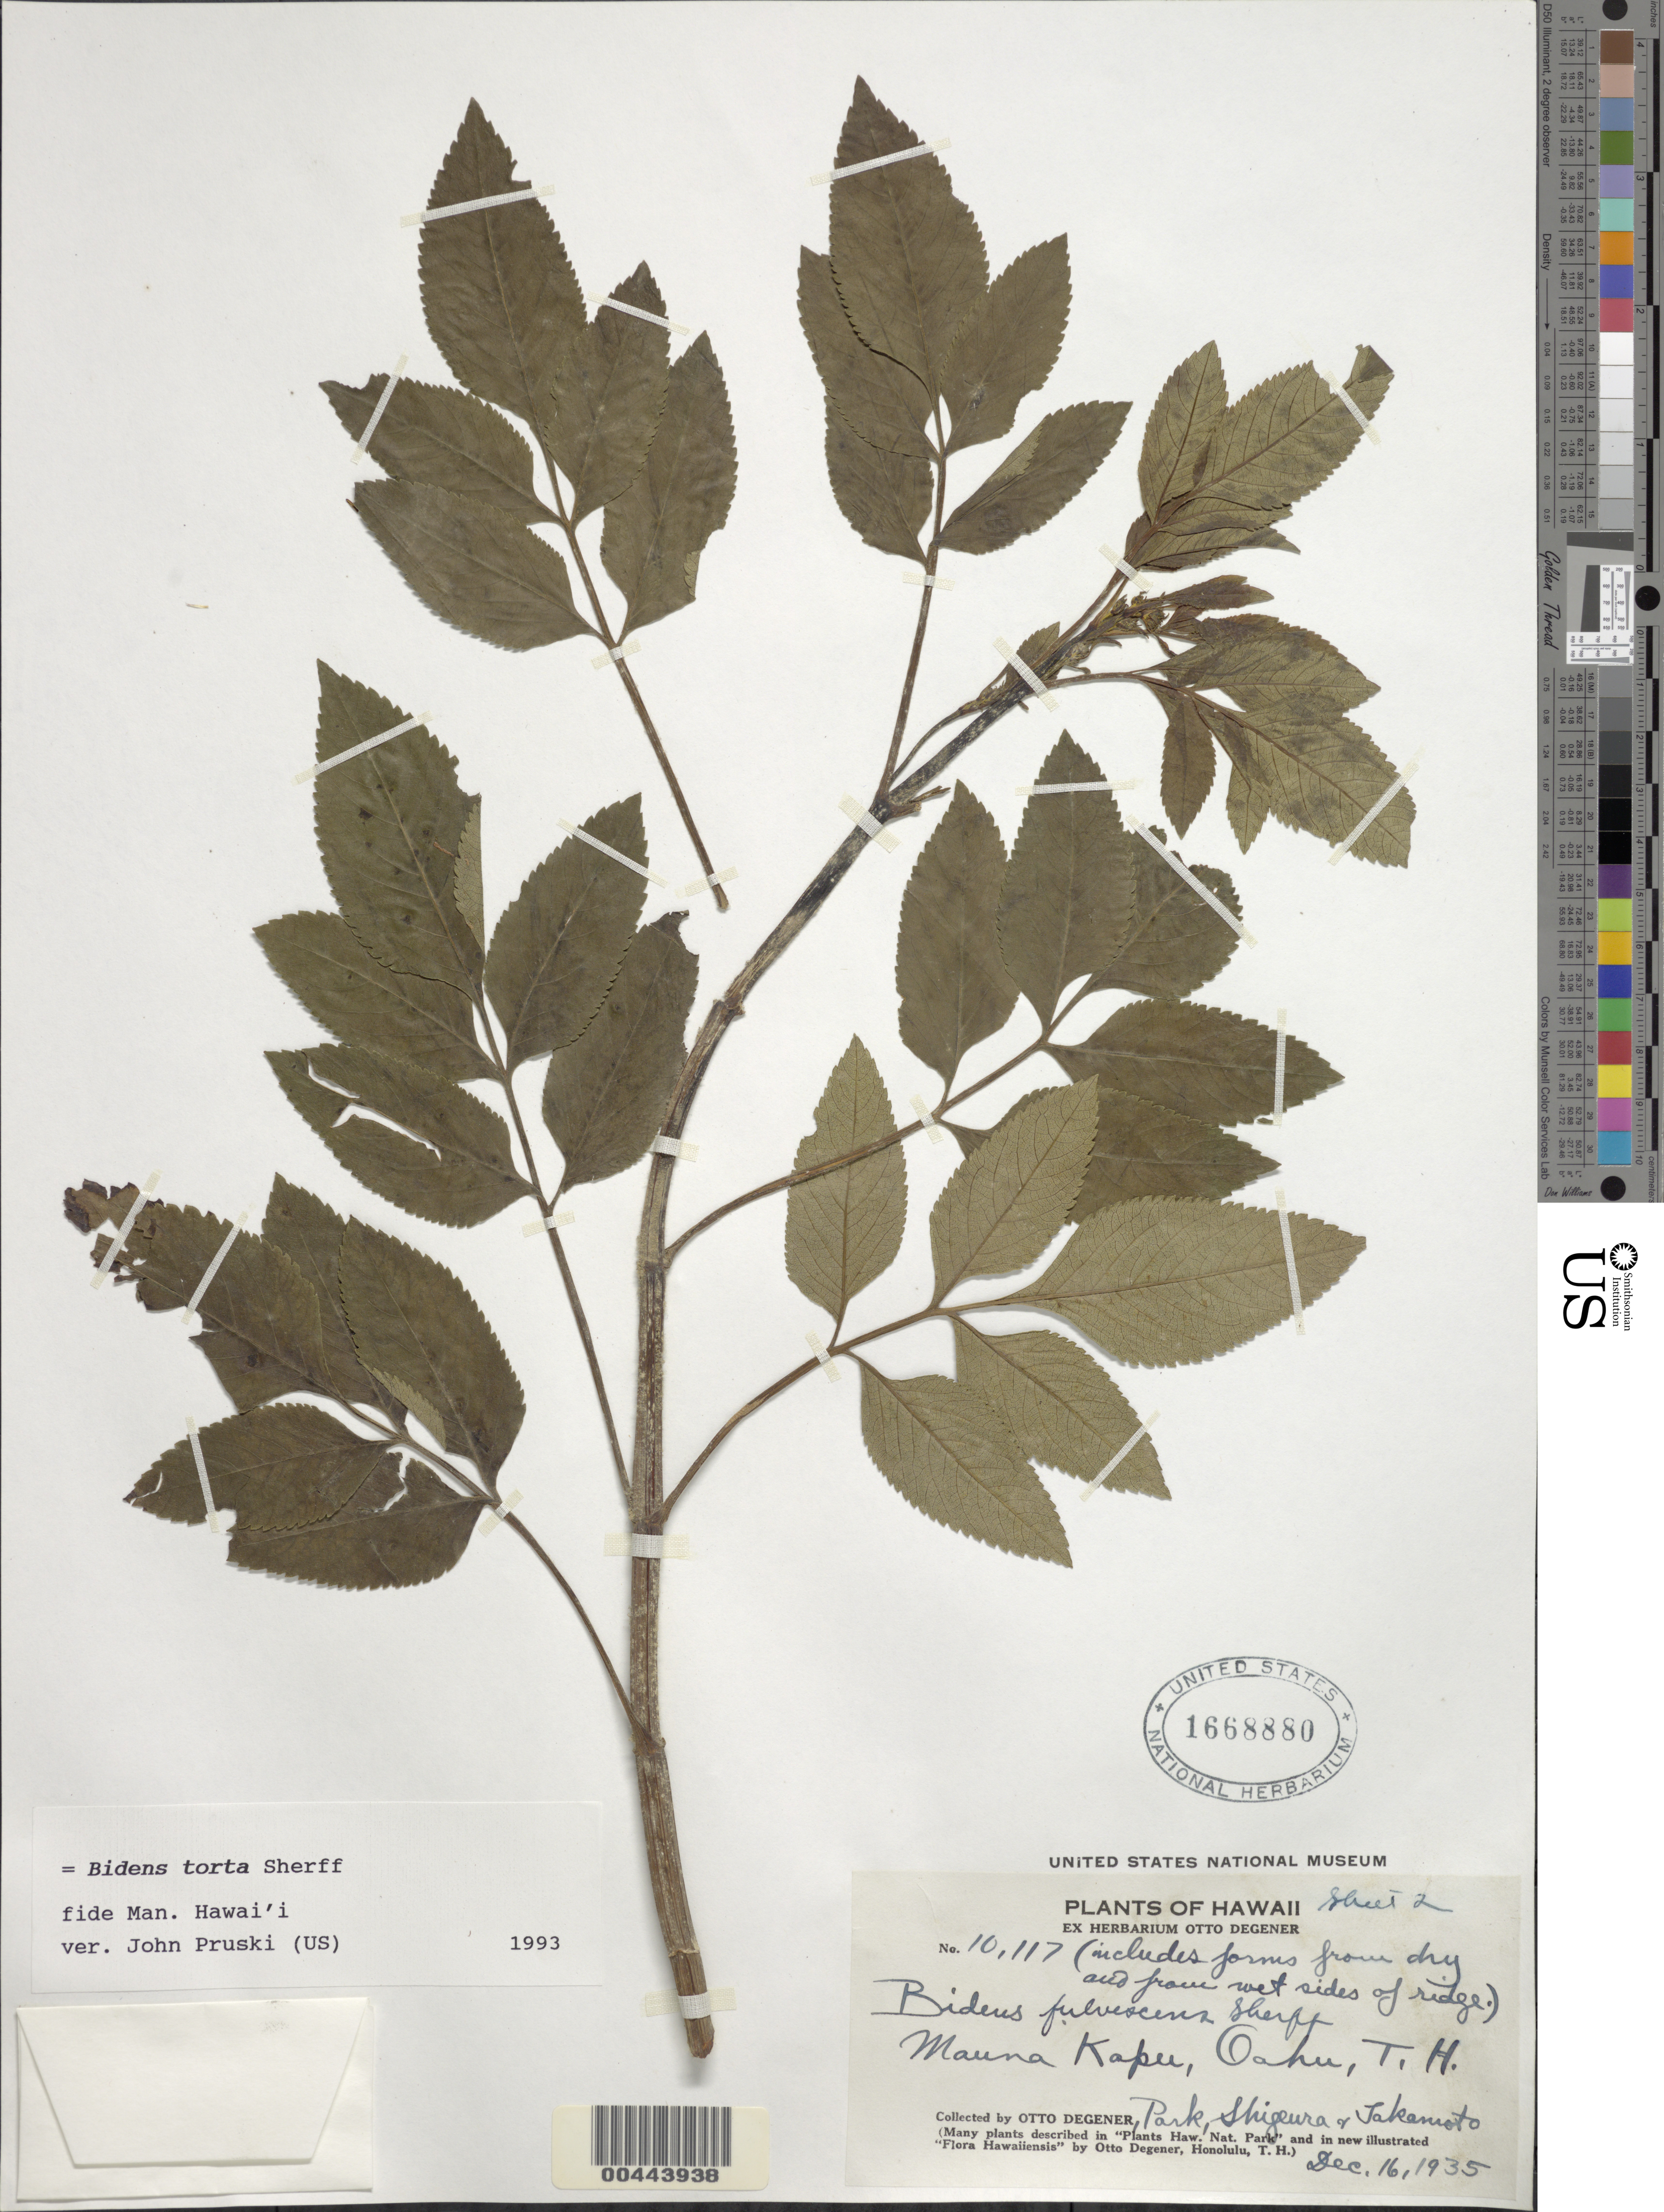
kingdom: Plantae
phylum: Tracheophyta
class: Magnoliopsida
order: Asterales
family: Asteraceae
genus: Bidens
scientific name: Bidens torta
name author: Sherff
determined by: Pruski, J. F.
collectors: O. Degener, Park, Shigeura & -. Takamoto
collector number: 10117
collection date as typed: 16 Dec 1935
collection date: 1935-12-16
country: United States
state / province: Hawaii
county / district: Honolulu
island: Oahu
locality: Mauna Kapu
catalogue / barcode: US 1668880